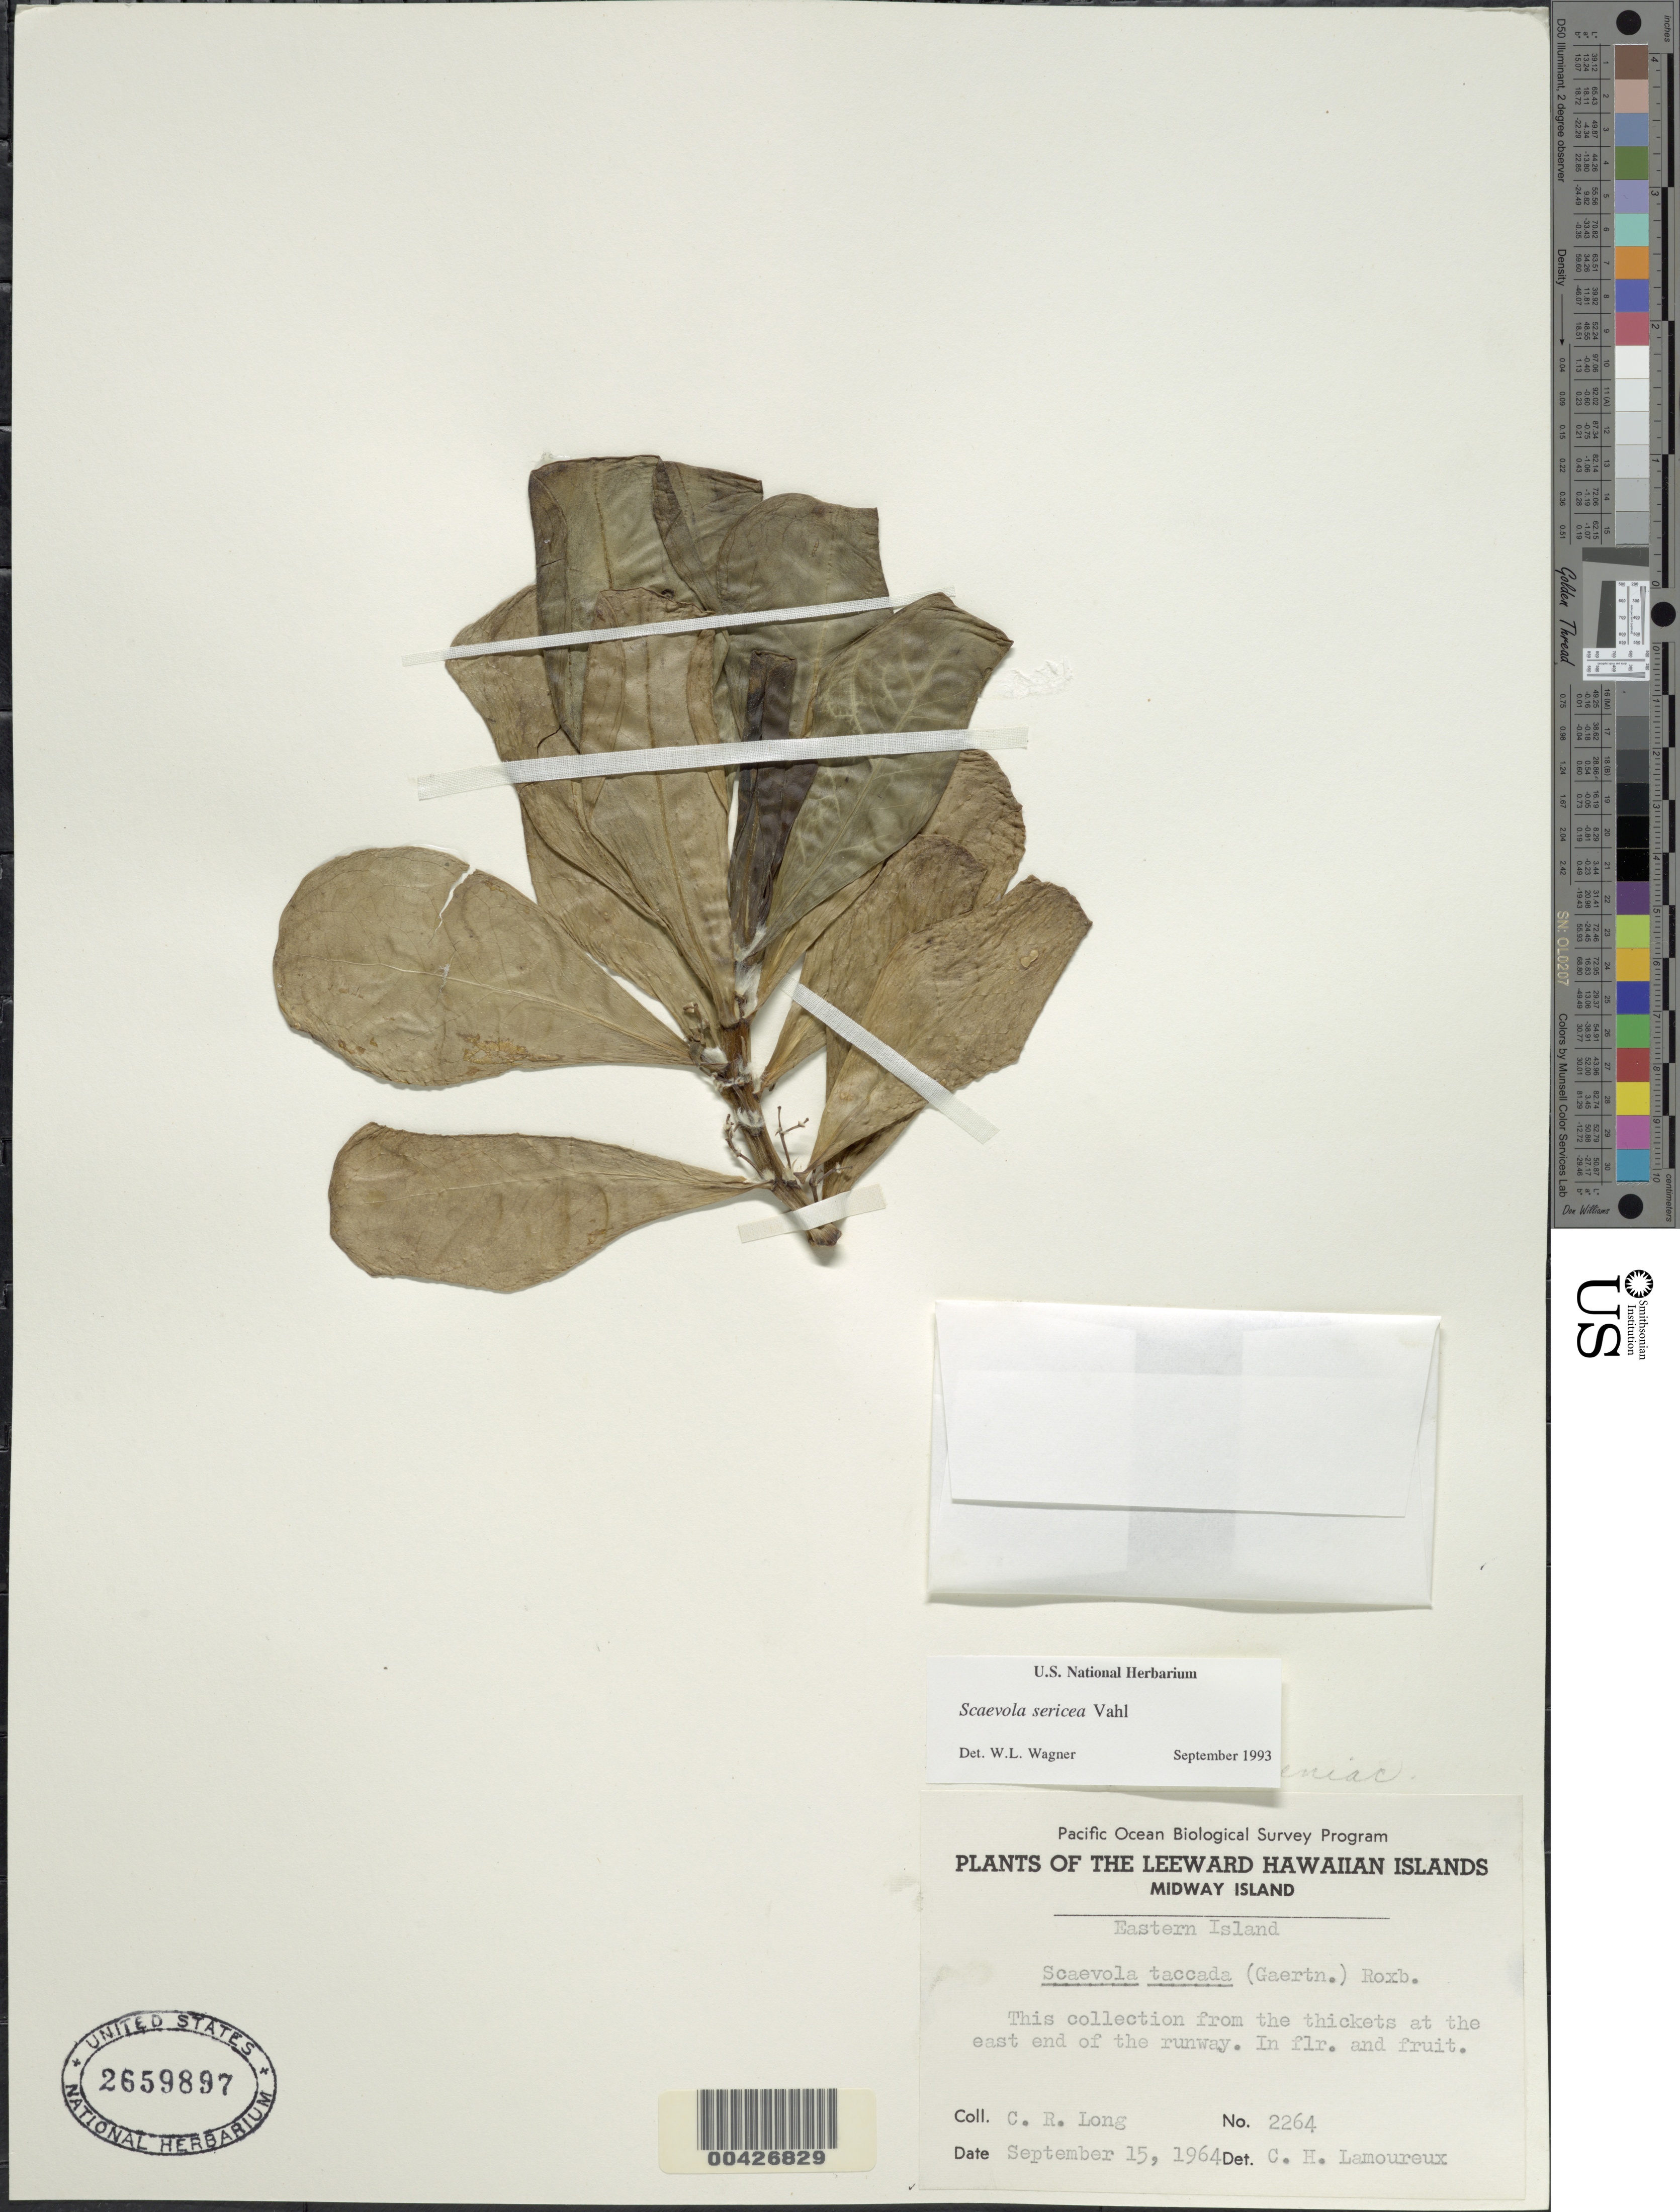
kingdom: Plantae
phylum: Tracheophyta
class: Magnoliopsida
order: Asterales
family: Goodeniaceae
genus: Scaevola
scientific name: Scaevola taccada var. taccada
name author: (Gaertn.) Roxb.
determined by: Wagner, W. L., (BOT), Smithsonian Institution - National Museum of Natural History (UNITED STATES)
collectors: C. Long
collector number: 2264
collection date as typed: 15 Sep 1964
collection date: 1964-09-15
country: U.S. Administered Pacific Islands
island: Midway Atoll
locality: Eastern Islet, Midway Is.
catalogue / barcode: US 2659897